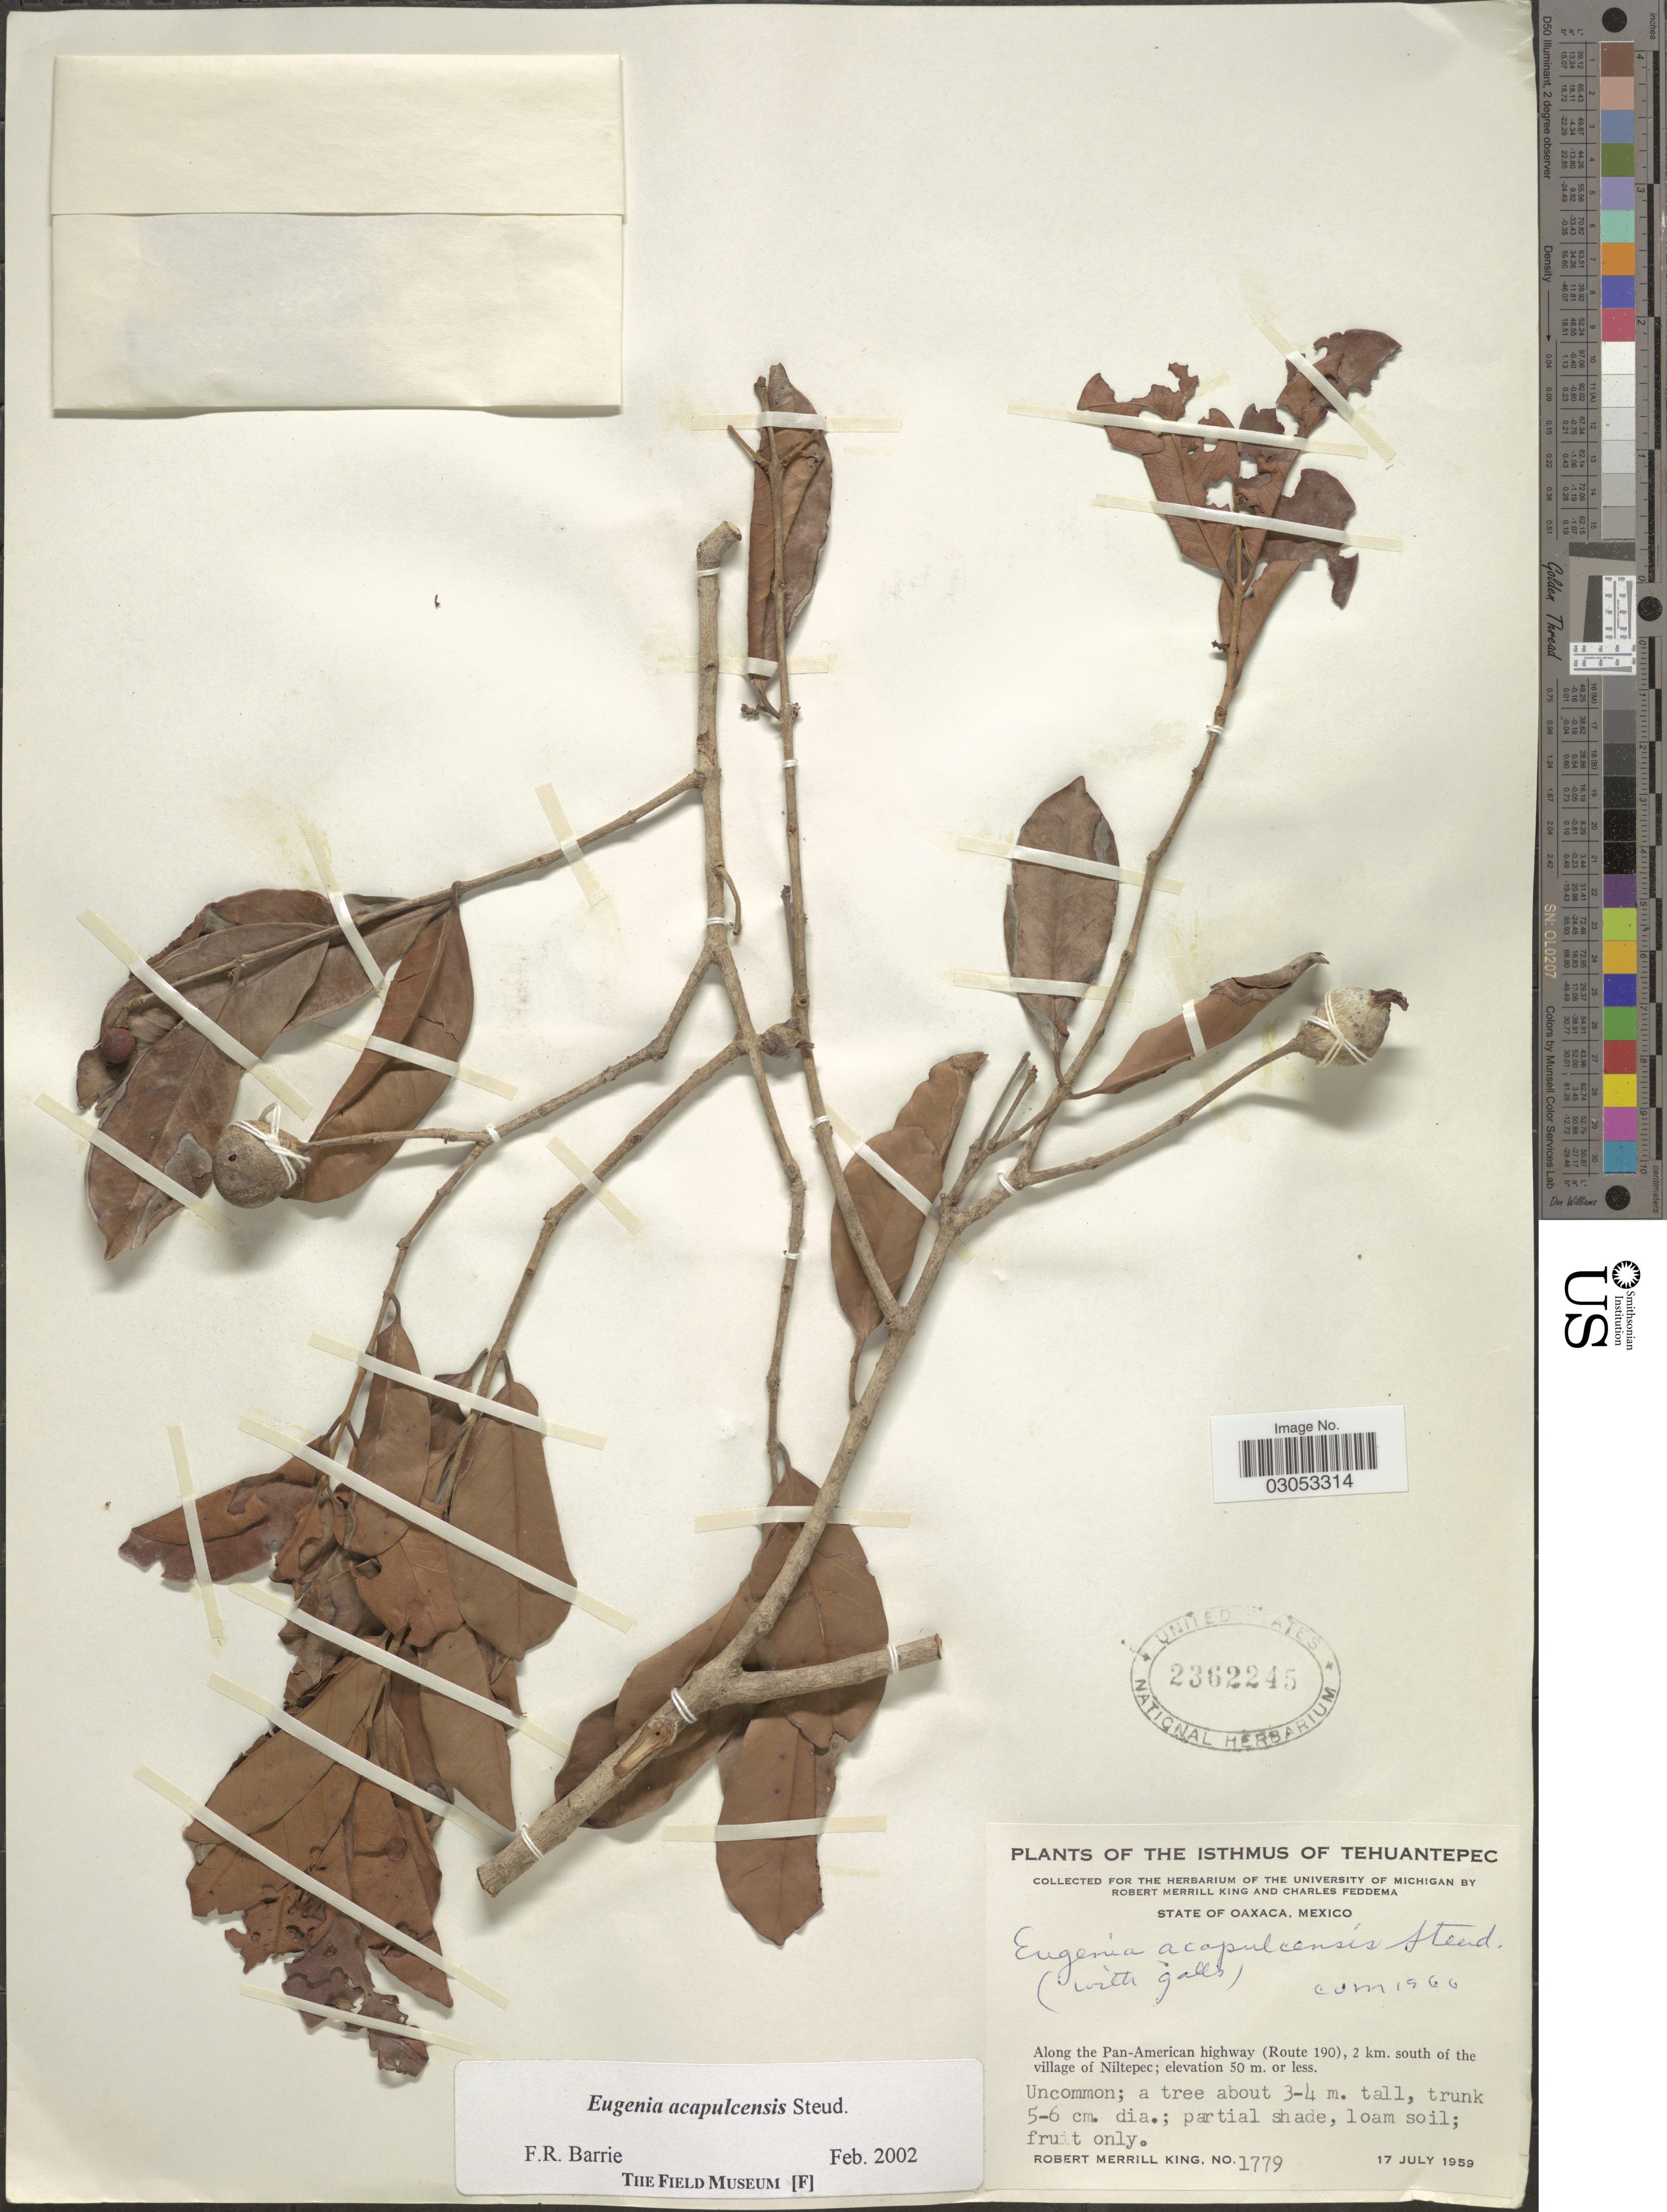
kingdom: Plantae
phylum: Tracheophyta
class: Magnoliopsida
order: Myrtales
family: Myrtaceae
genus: Eugenia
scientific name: Eugenia acapulcensis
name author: Steud.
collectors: R. M. King & C. Feddema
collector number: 1779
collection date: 1959-07-17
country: Mexico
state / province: Oaxaca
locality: The Isthmus of Tehuantepec. Along the Pan-American highway (Route 190), 2 km. south of the village of Niltepec.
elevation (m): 50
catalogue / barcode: US 2362245